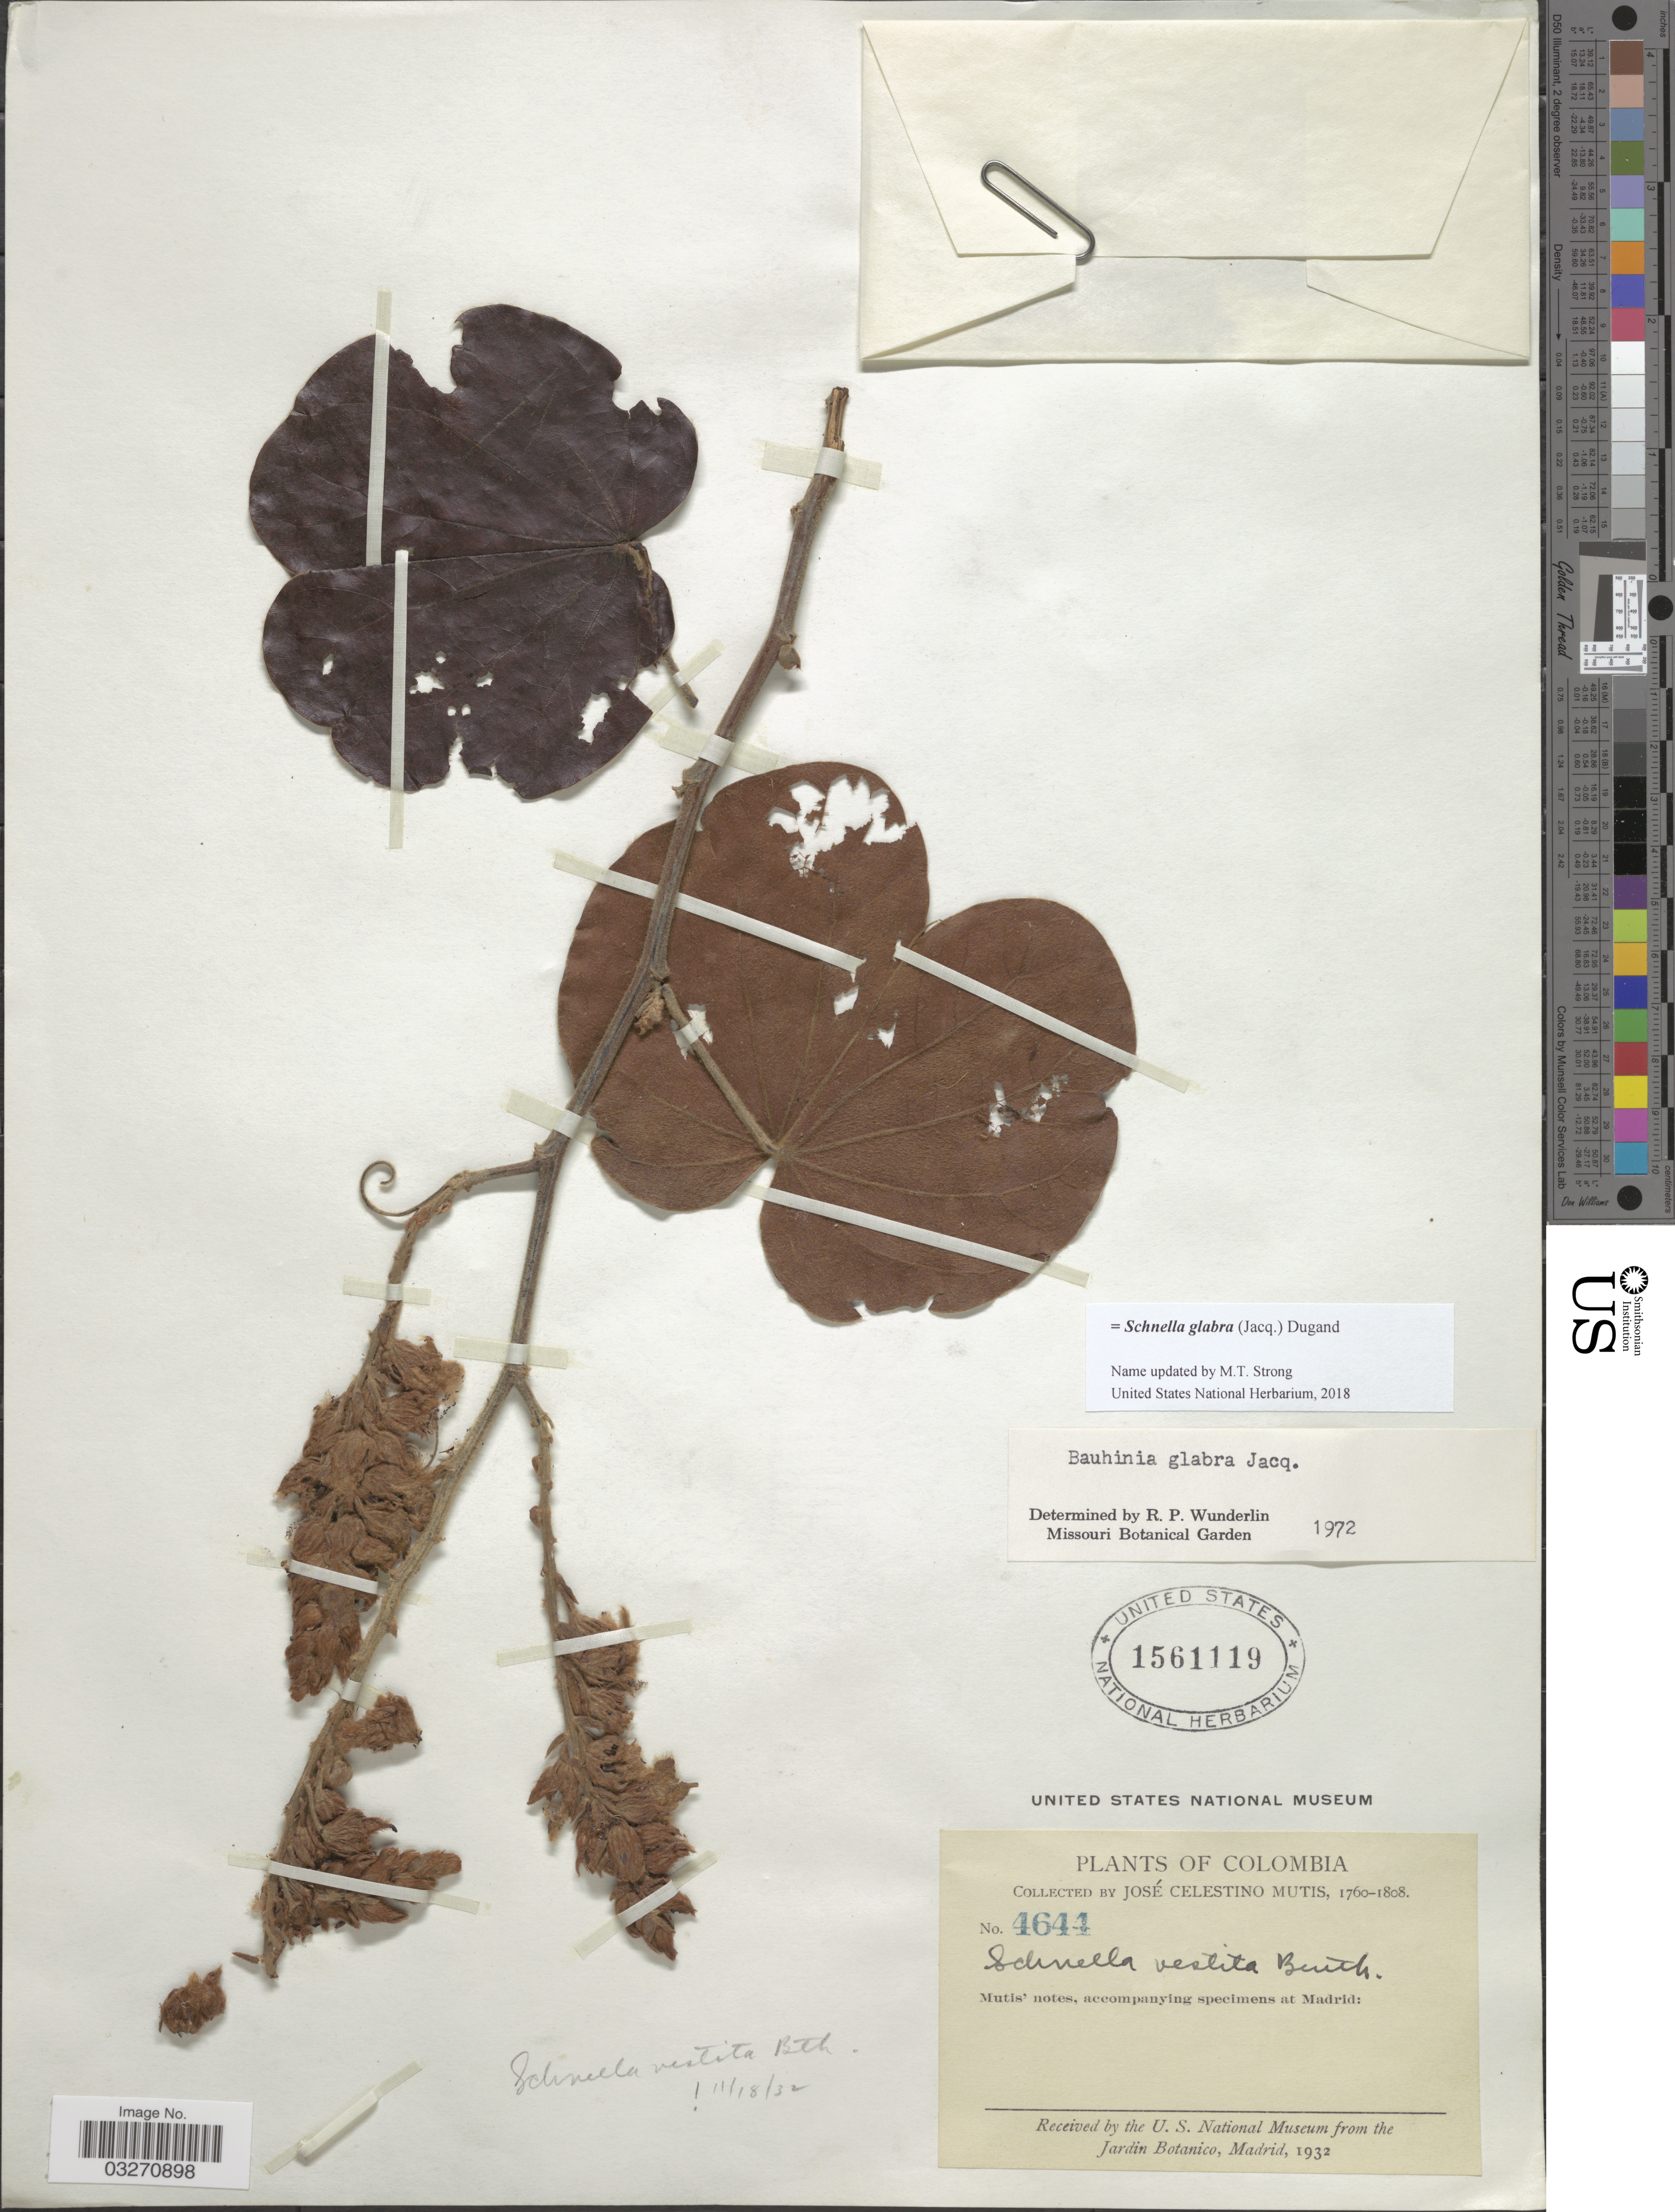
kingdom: Plantae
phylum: Tracheophyta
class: Magnoliopsida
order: Fabales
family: Fabaceae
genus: Schnella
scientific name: Schnella glabra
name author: (Jacq.) Dugand G.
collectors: J. C. B. Mutis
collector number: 4644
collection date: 1760/1808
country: Colombia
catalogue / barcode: US 1561119